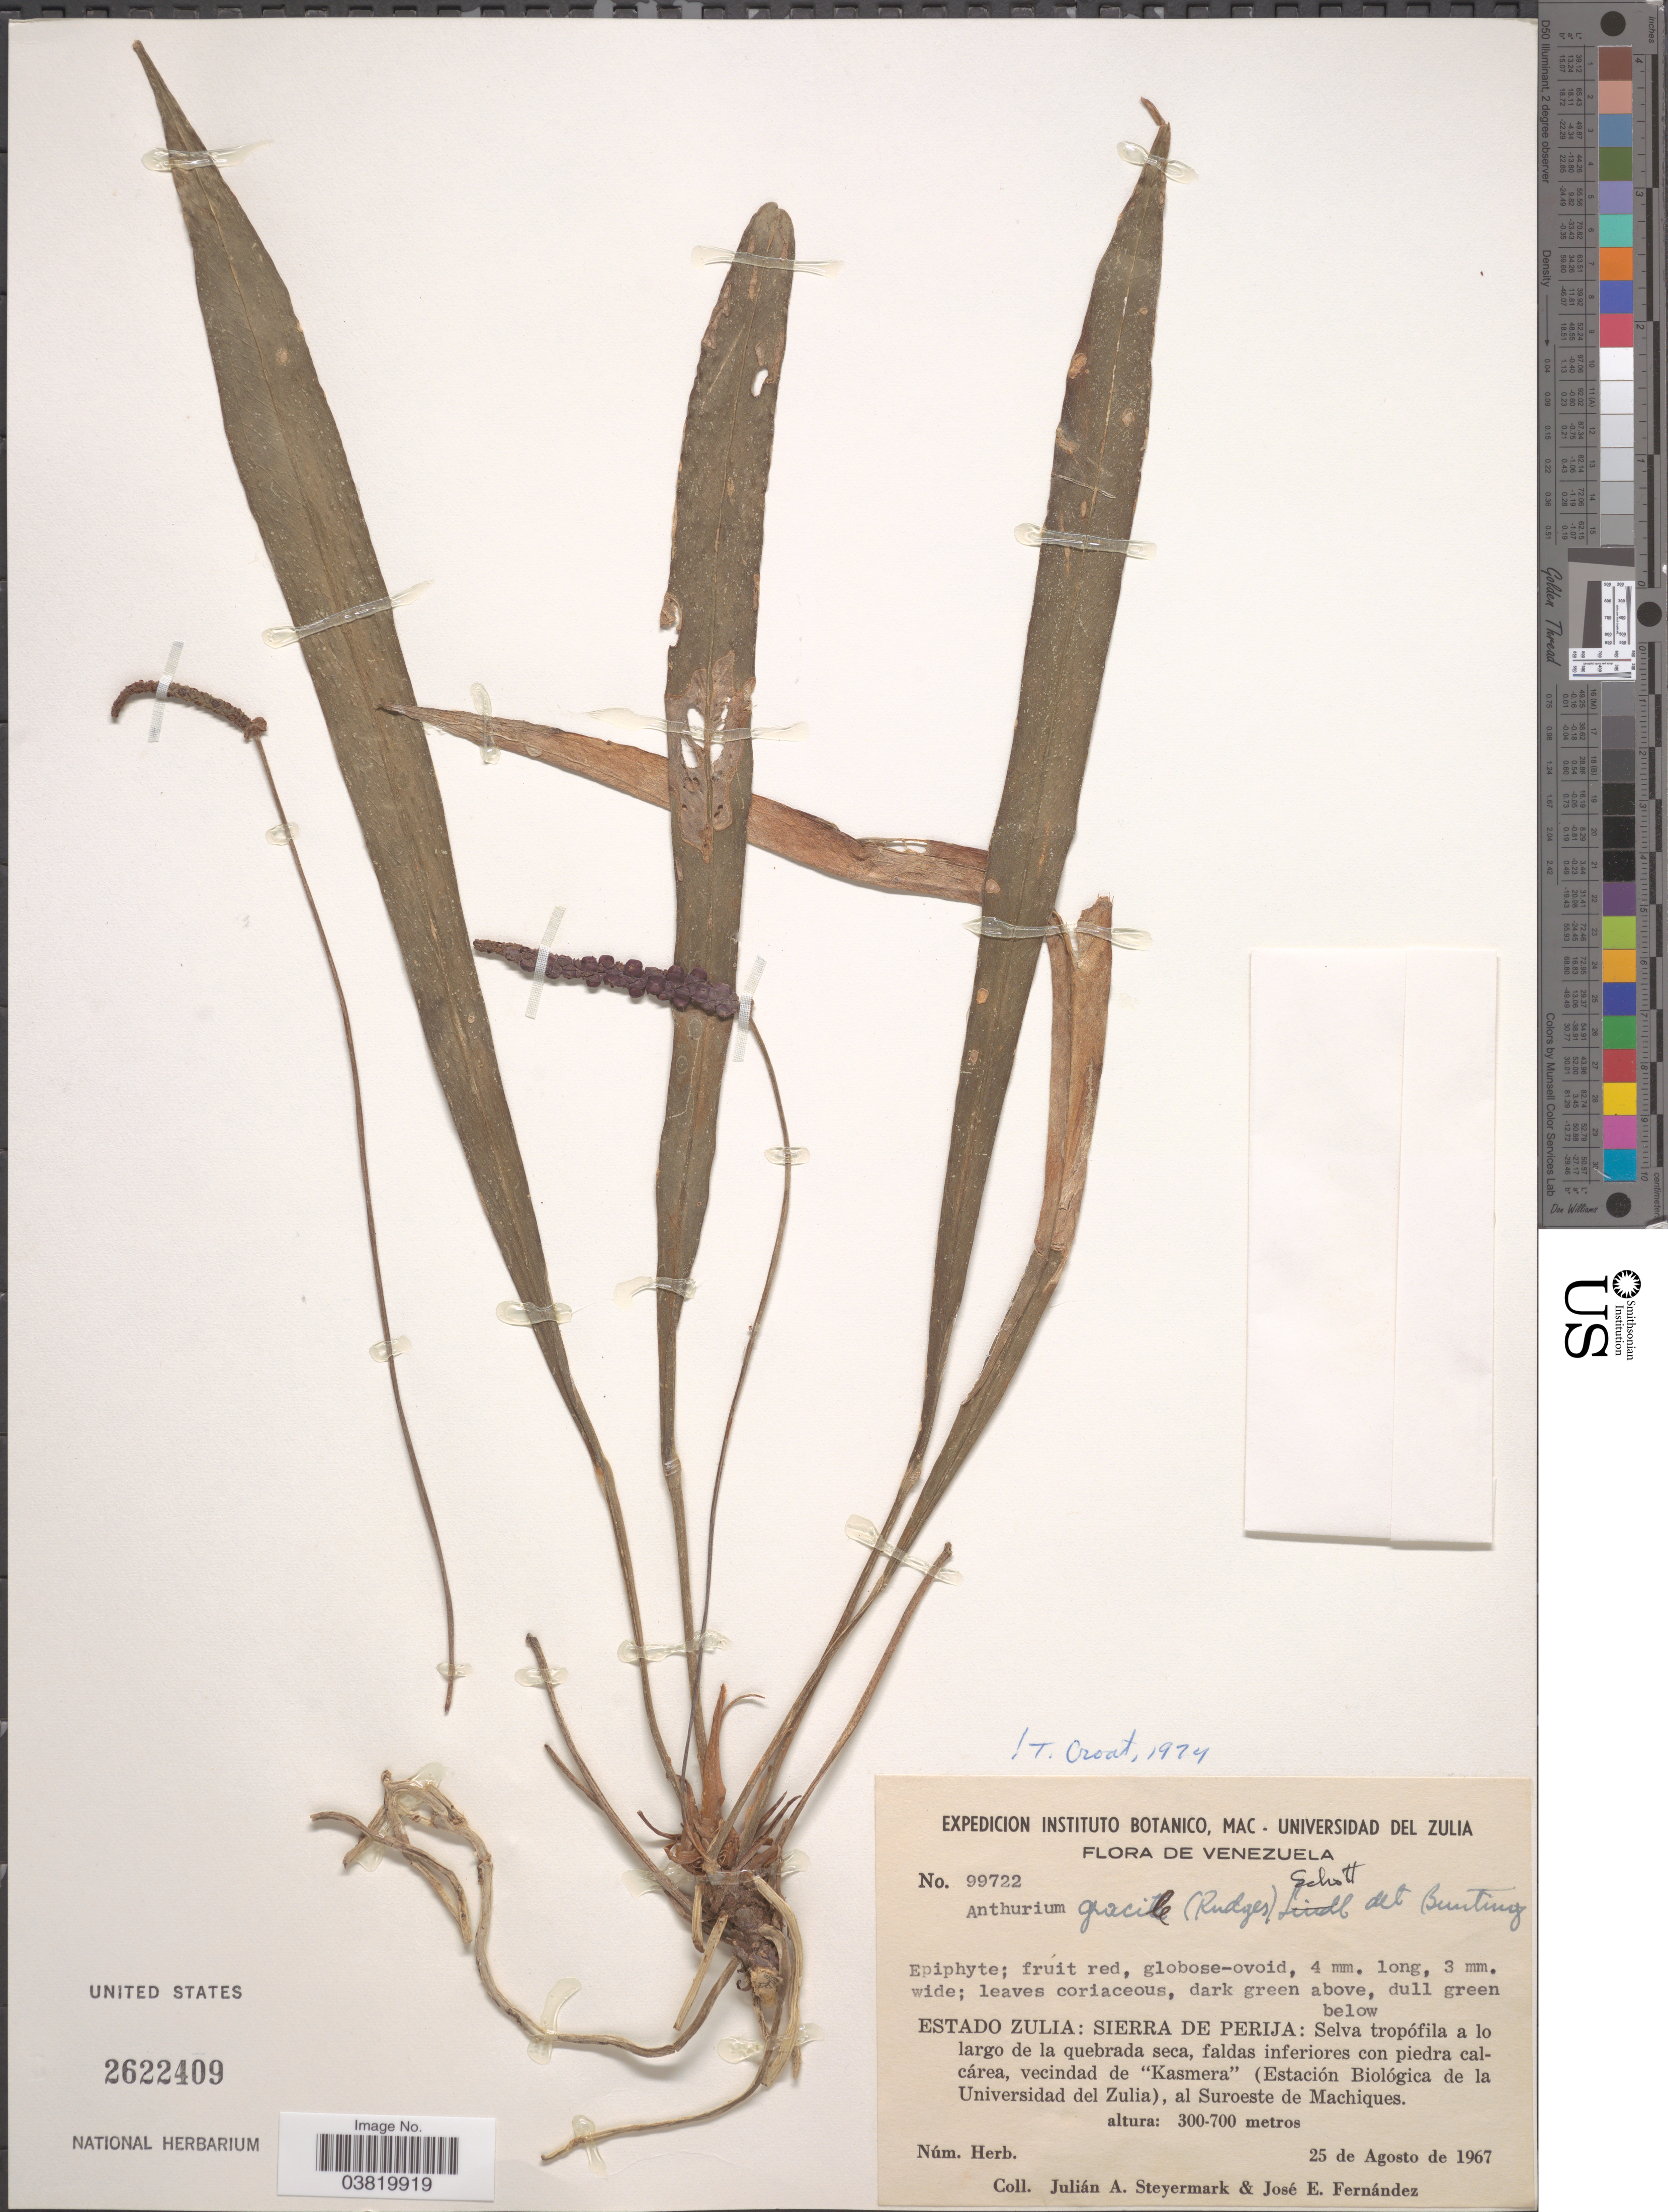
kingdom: Plantae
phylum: Tracheophyta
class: Liliopsida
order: Alismatales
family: Araceae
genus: Anthurium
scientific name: Anthurium gracile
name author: (Rudge) Schott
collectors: J. Steyermark & J. Fernández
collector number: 99722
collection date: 1967-08-25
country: Venezuela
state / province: Zulia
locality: Sierra de Perija: vecindad de "Kasmera" (Estación Biológica de la Universidad del Zulia), al Suroeste de Machiques.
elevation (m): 300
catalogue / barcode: US 2622409